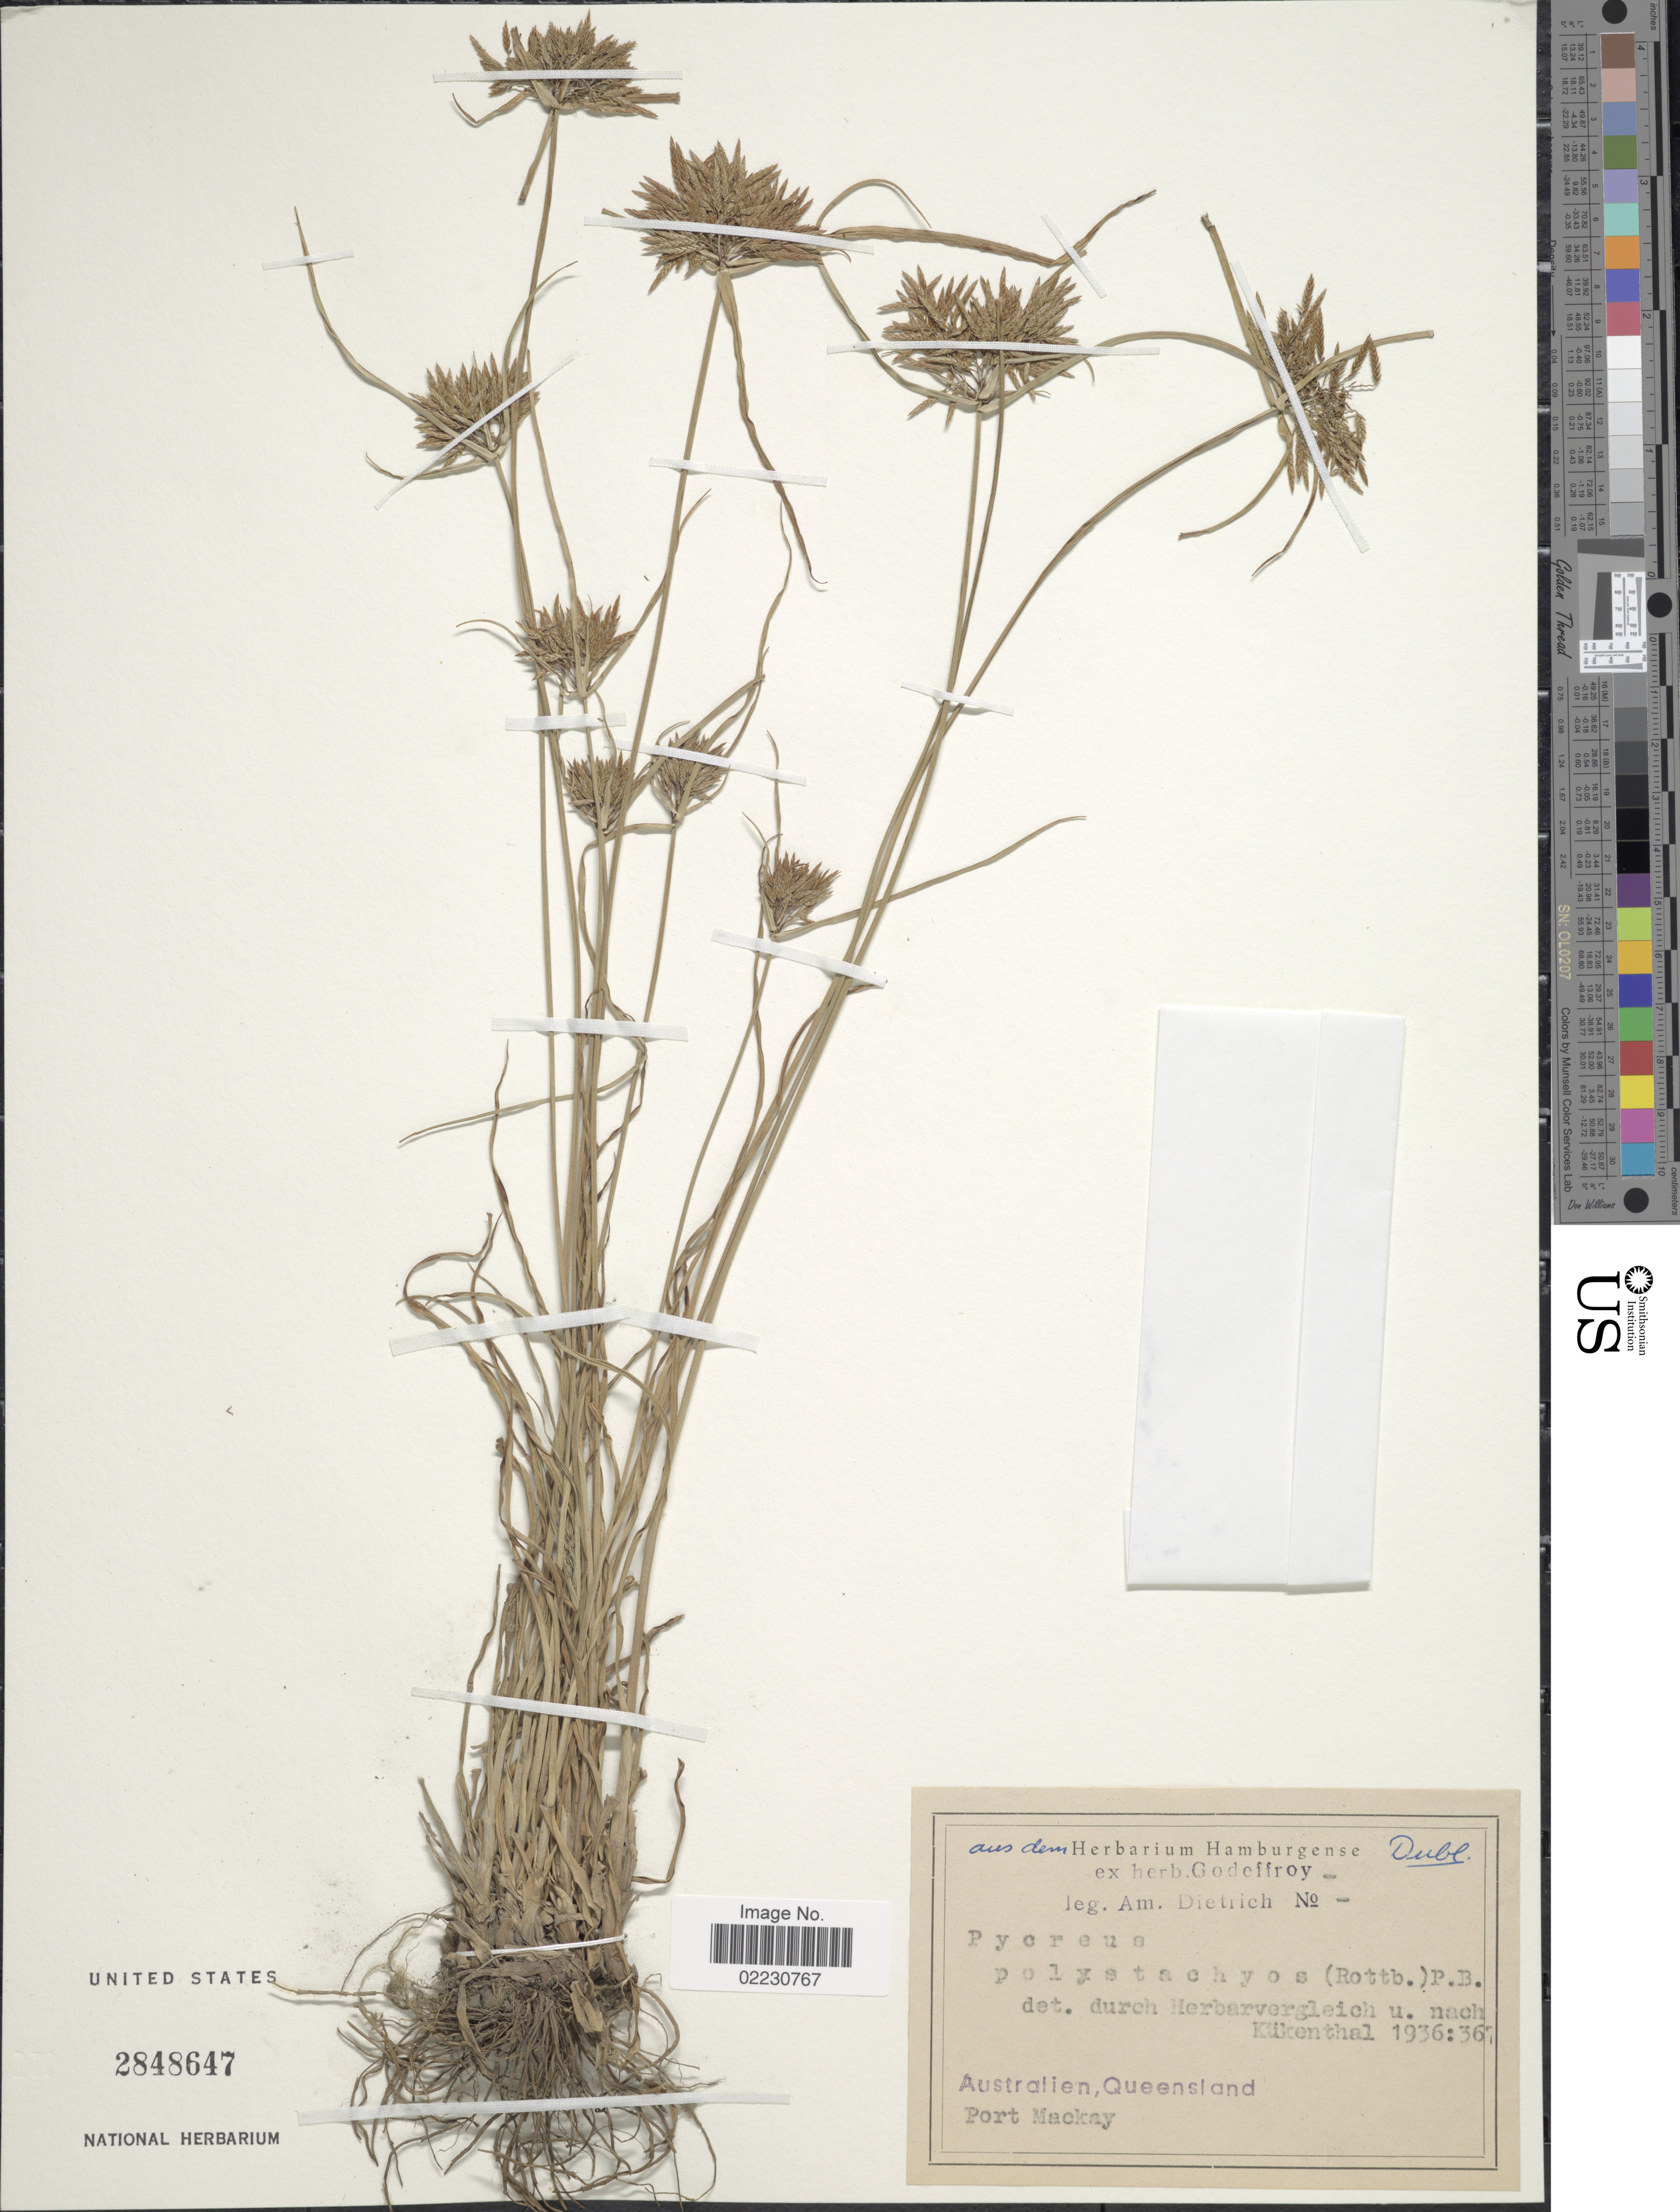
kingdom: Plantae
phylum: Tracheophyta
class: Liliopsida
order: Poales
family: Cyperaceae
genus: Cyperus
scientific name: Cyperus polystachyos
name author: Rottb.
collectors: A. Dietrich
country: Australia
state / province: Queensland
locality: Port Mackay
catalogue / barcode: US 2848647